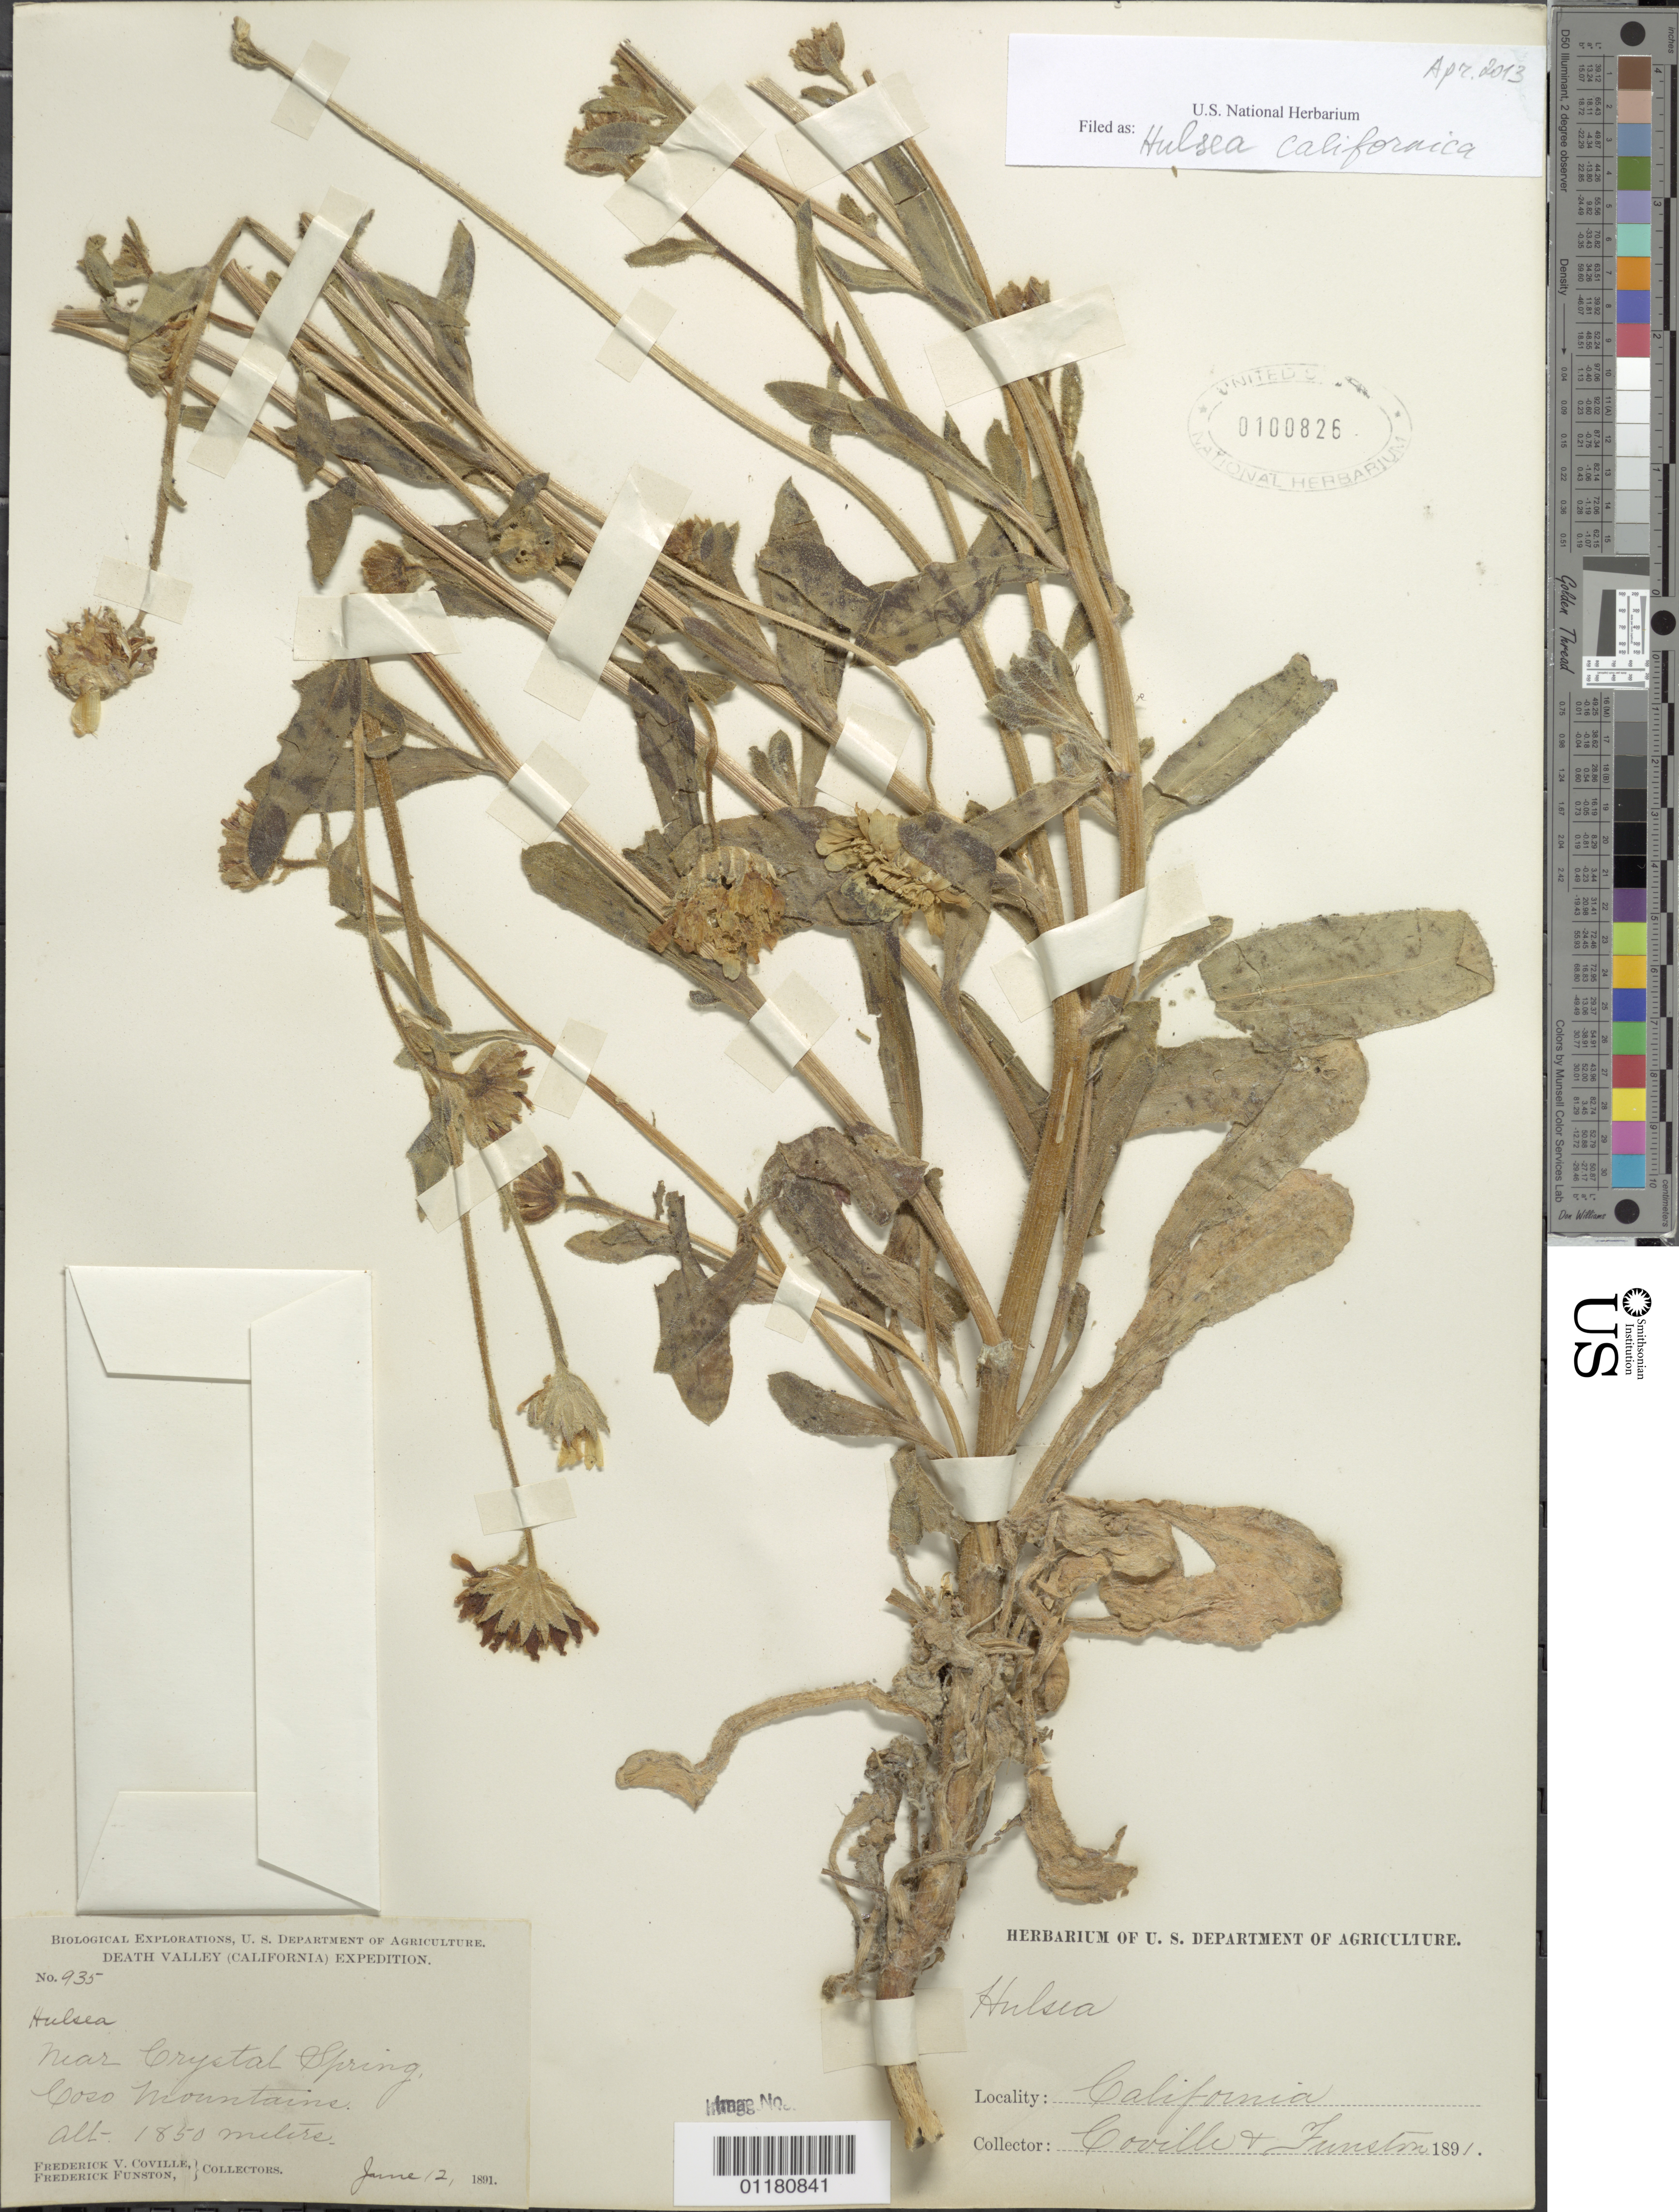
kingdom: Plantae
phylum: Tracheophyta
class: Magnoliopsida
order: Asterales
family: Asteraceae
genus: Hulsea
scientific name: Hulsea californica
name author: Torr. & A. Gray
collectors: F. V. Coville & F. Funston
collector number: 935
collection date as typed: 12 Jun 1891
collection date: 1891-06-12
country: United States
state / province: California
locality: Crystal Spring, Coso Mountains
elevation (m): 1850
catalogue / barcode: US 100826